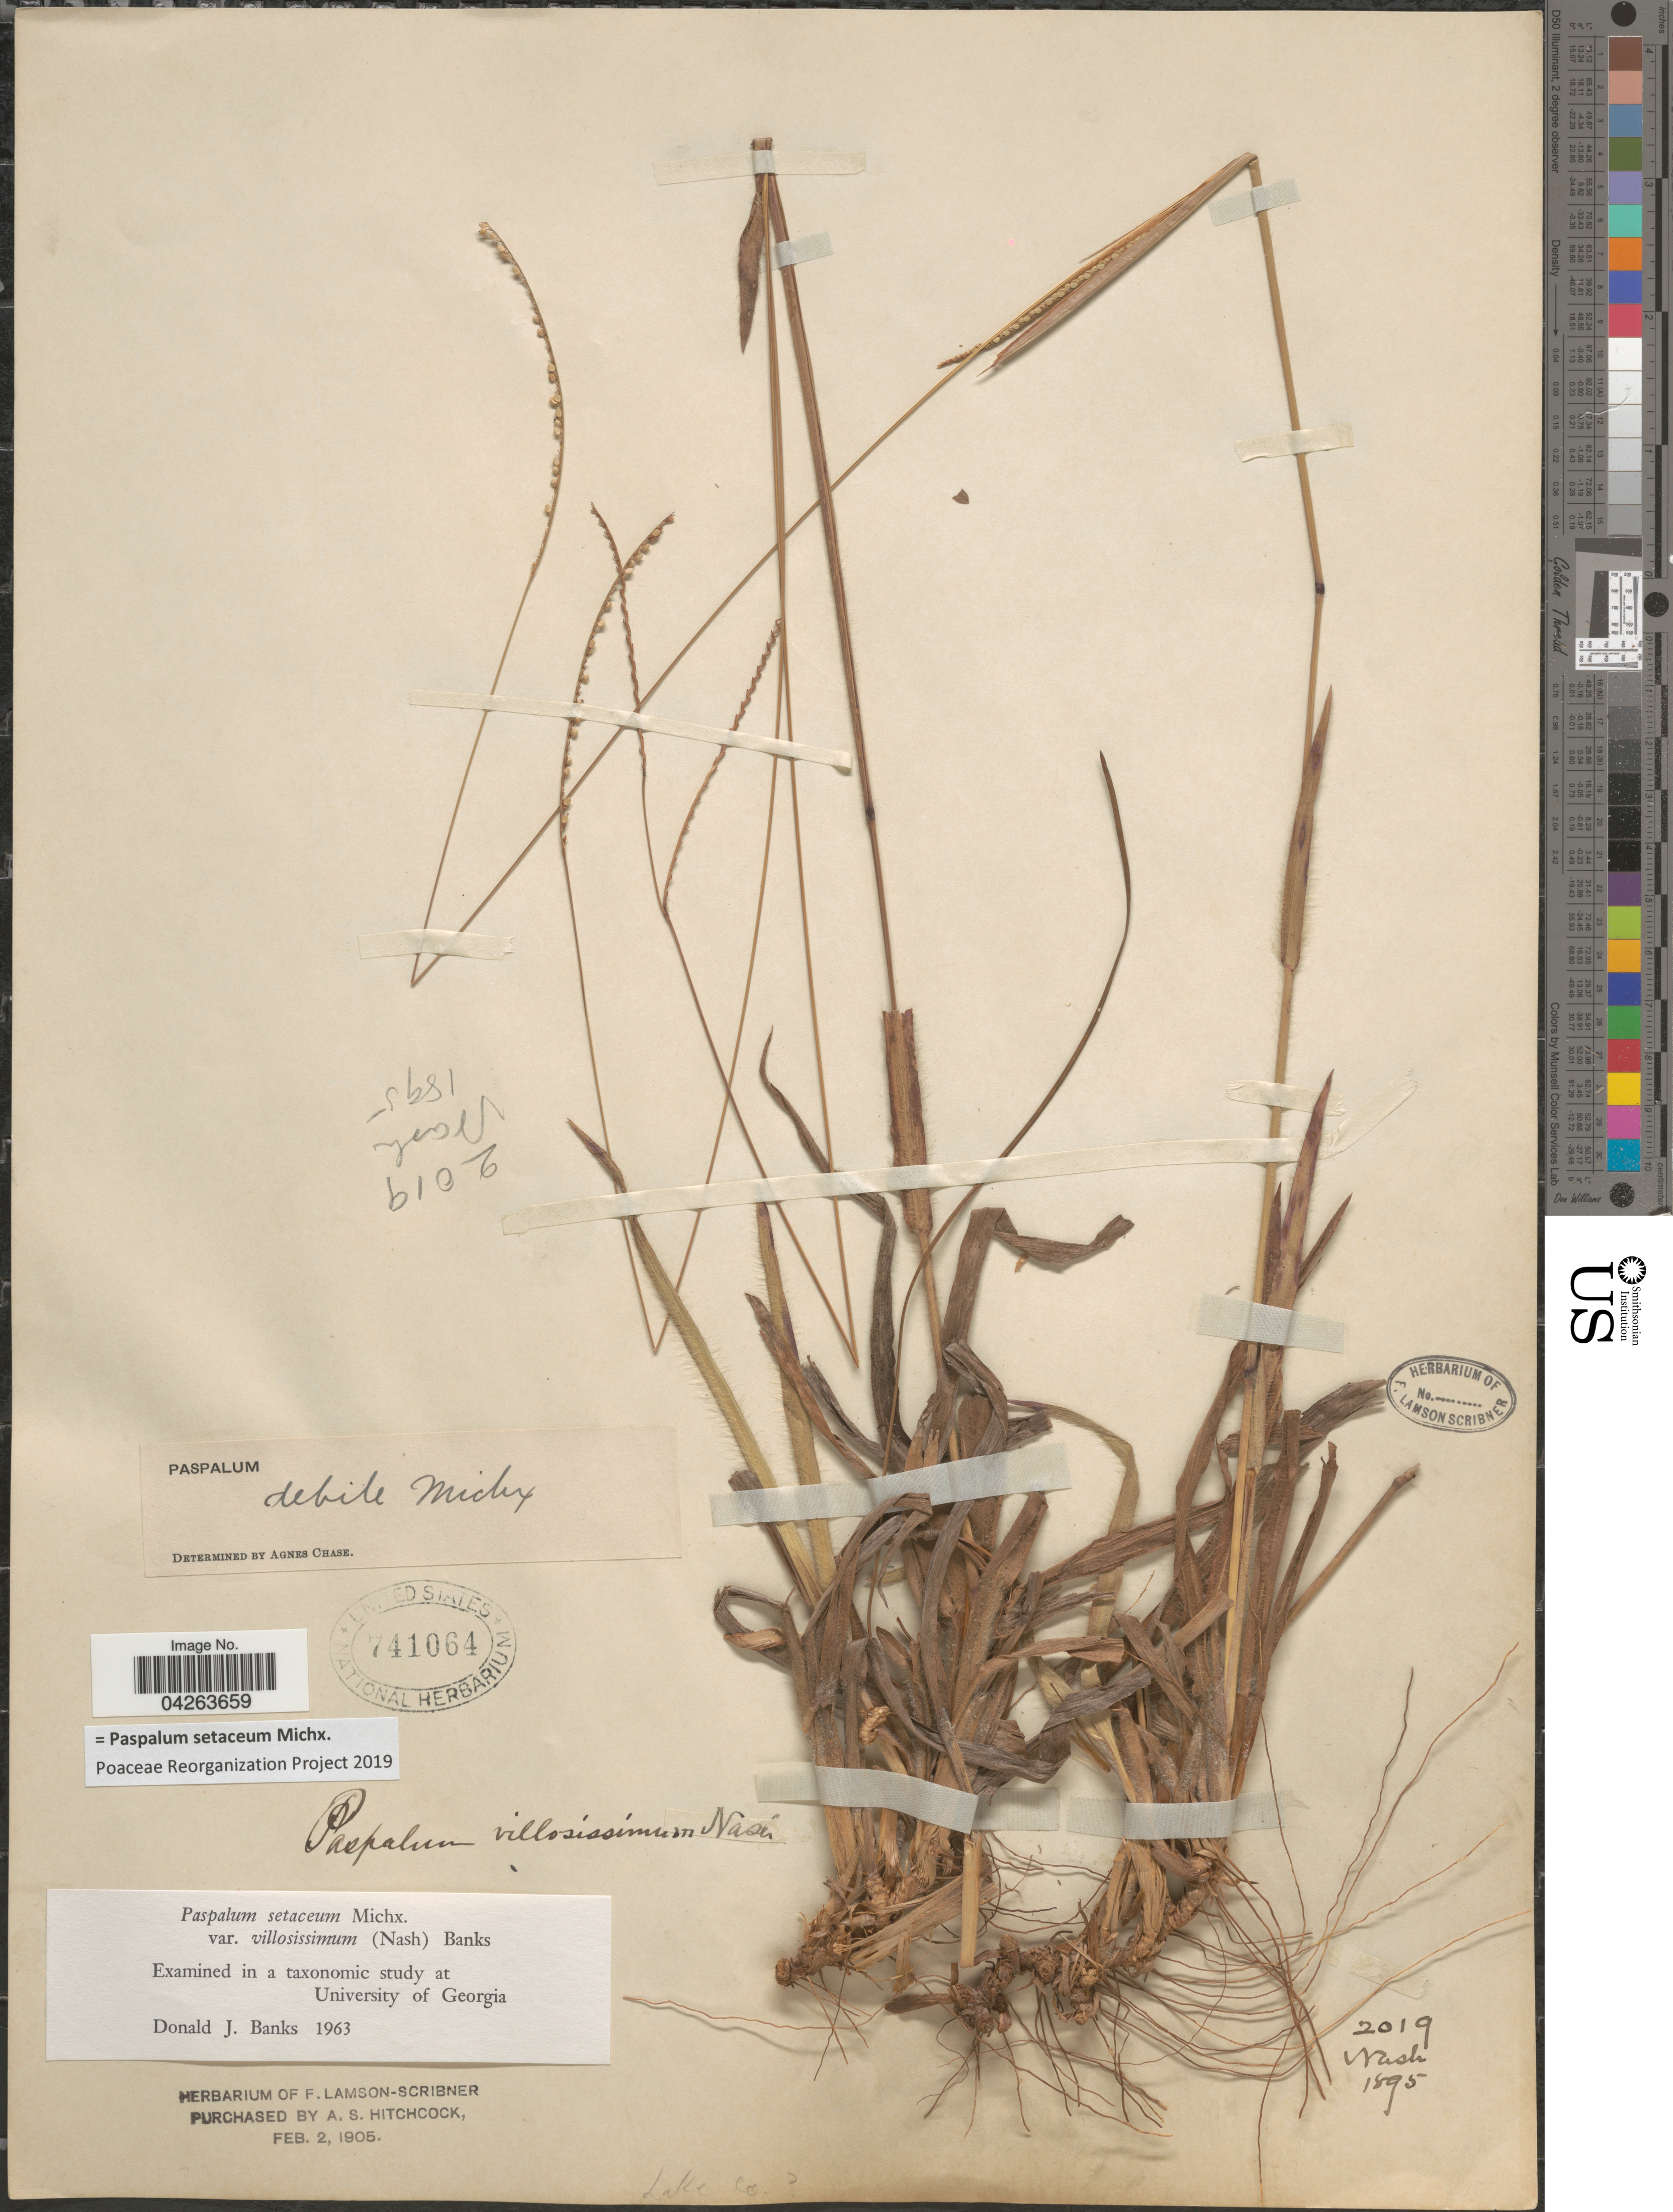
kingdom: Plantae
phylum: Tracheophyta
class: Liliopsida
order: Poales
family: Poaceae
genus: Paspalum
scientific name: Paspalum setaceum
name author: Michx.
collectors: D. J. Banks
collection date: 1963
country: United States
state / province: Georgia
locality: Lake Co. [unsure placement]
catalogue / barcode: US 741064